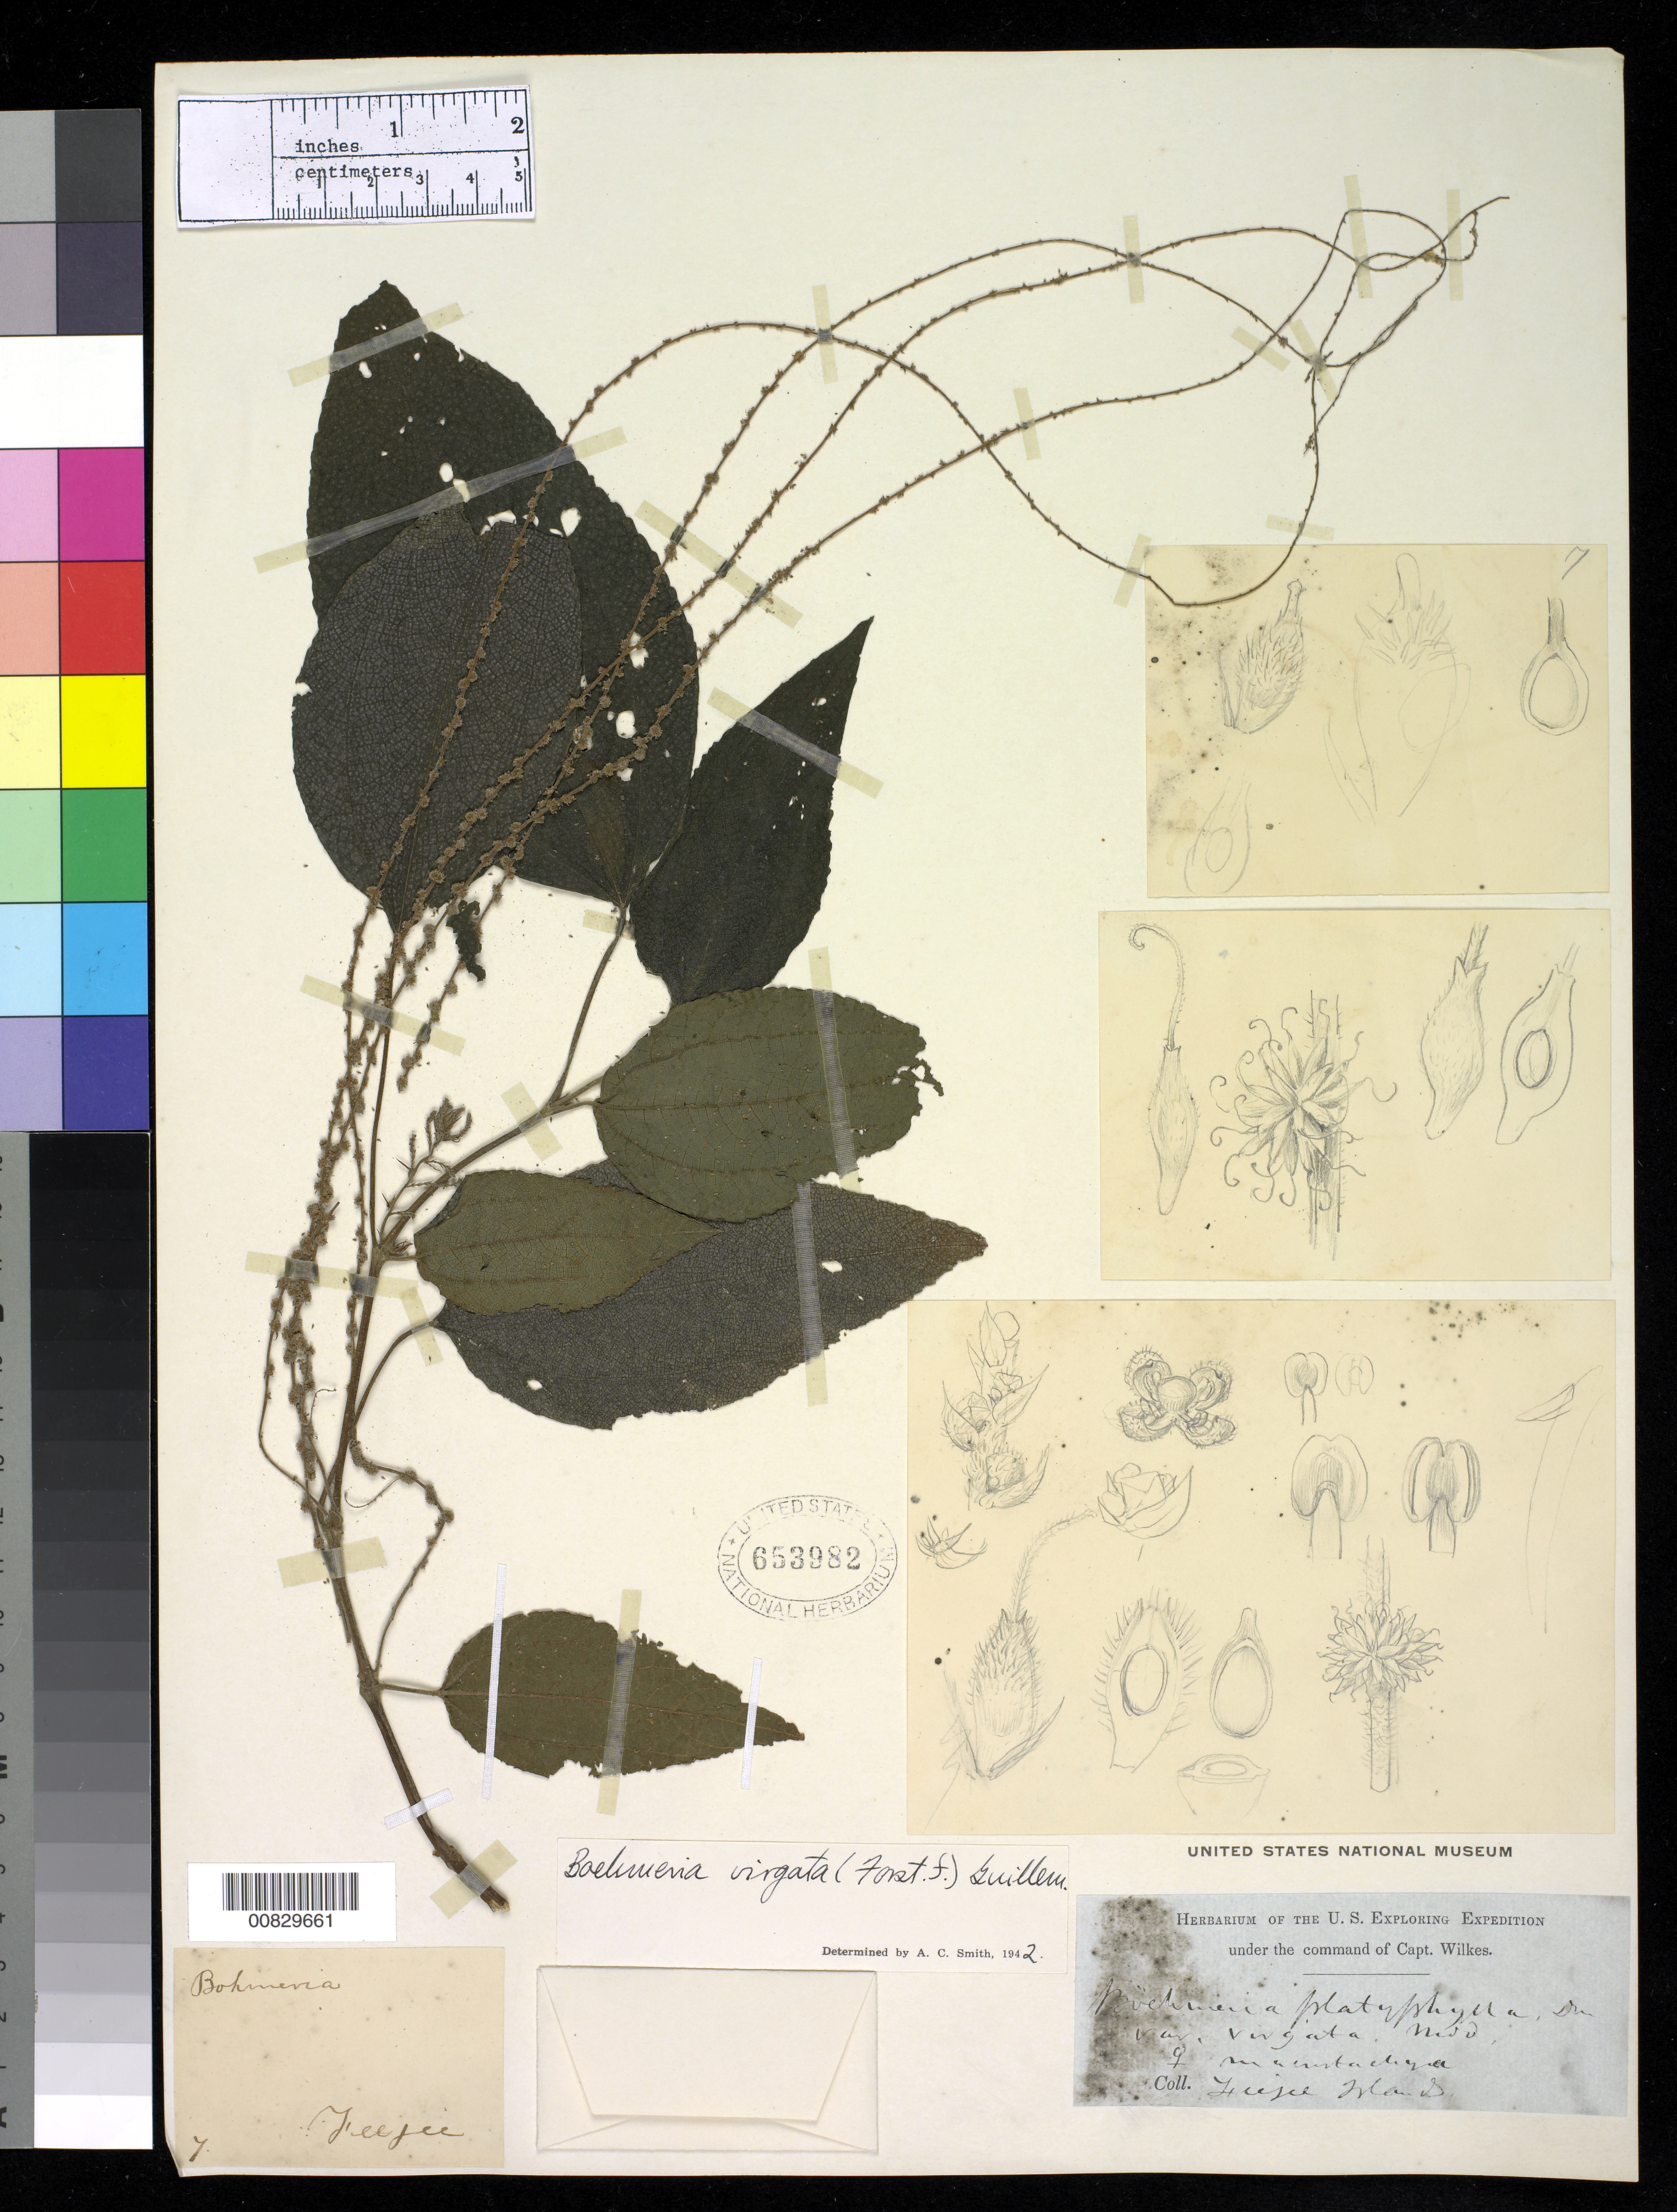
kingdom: Plantae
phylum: Tracheophyta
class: Magnoliopsida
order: Rosales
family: Urticaceae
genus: Boehmeria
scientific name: Boehmeria virgata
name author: (G. Forst.) Guill.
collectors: Wilkes Explor. Exped.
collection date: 1838/1842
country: Fiji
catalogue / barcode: US 653982